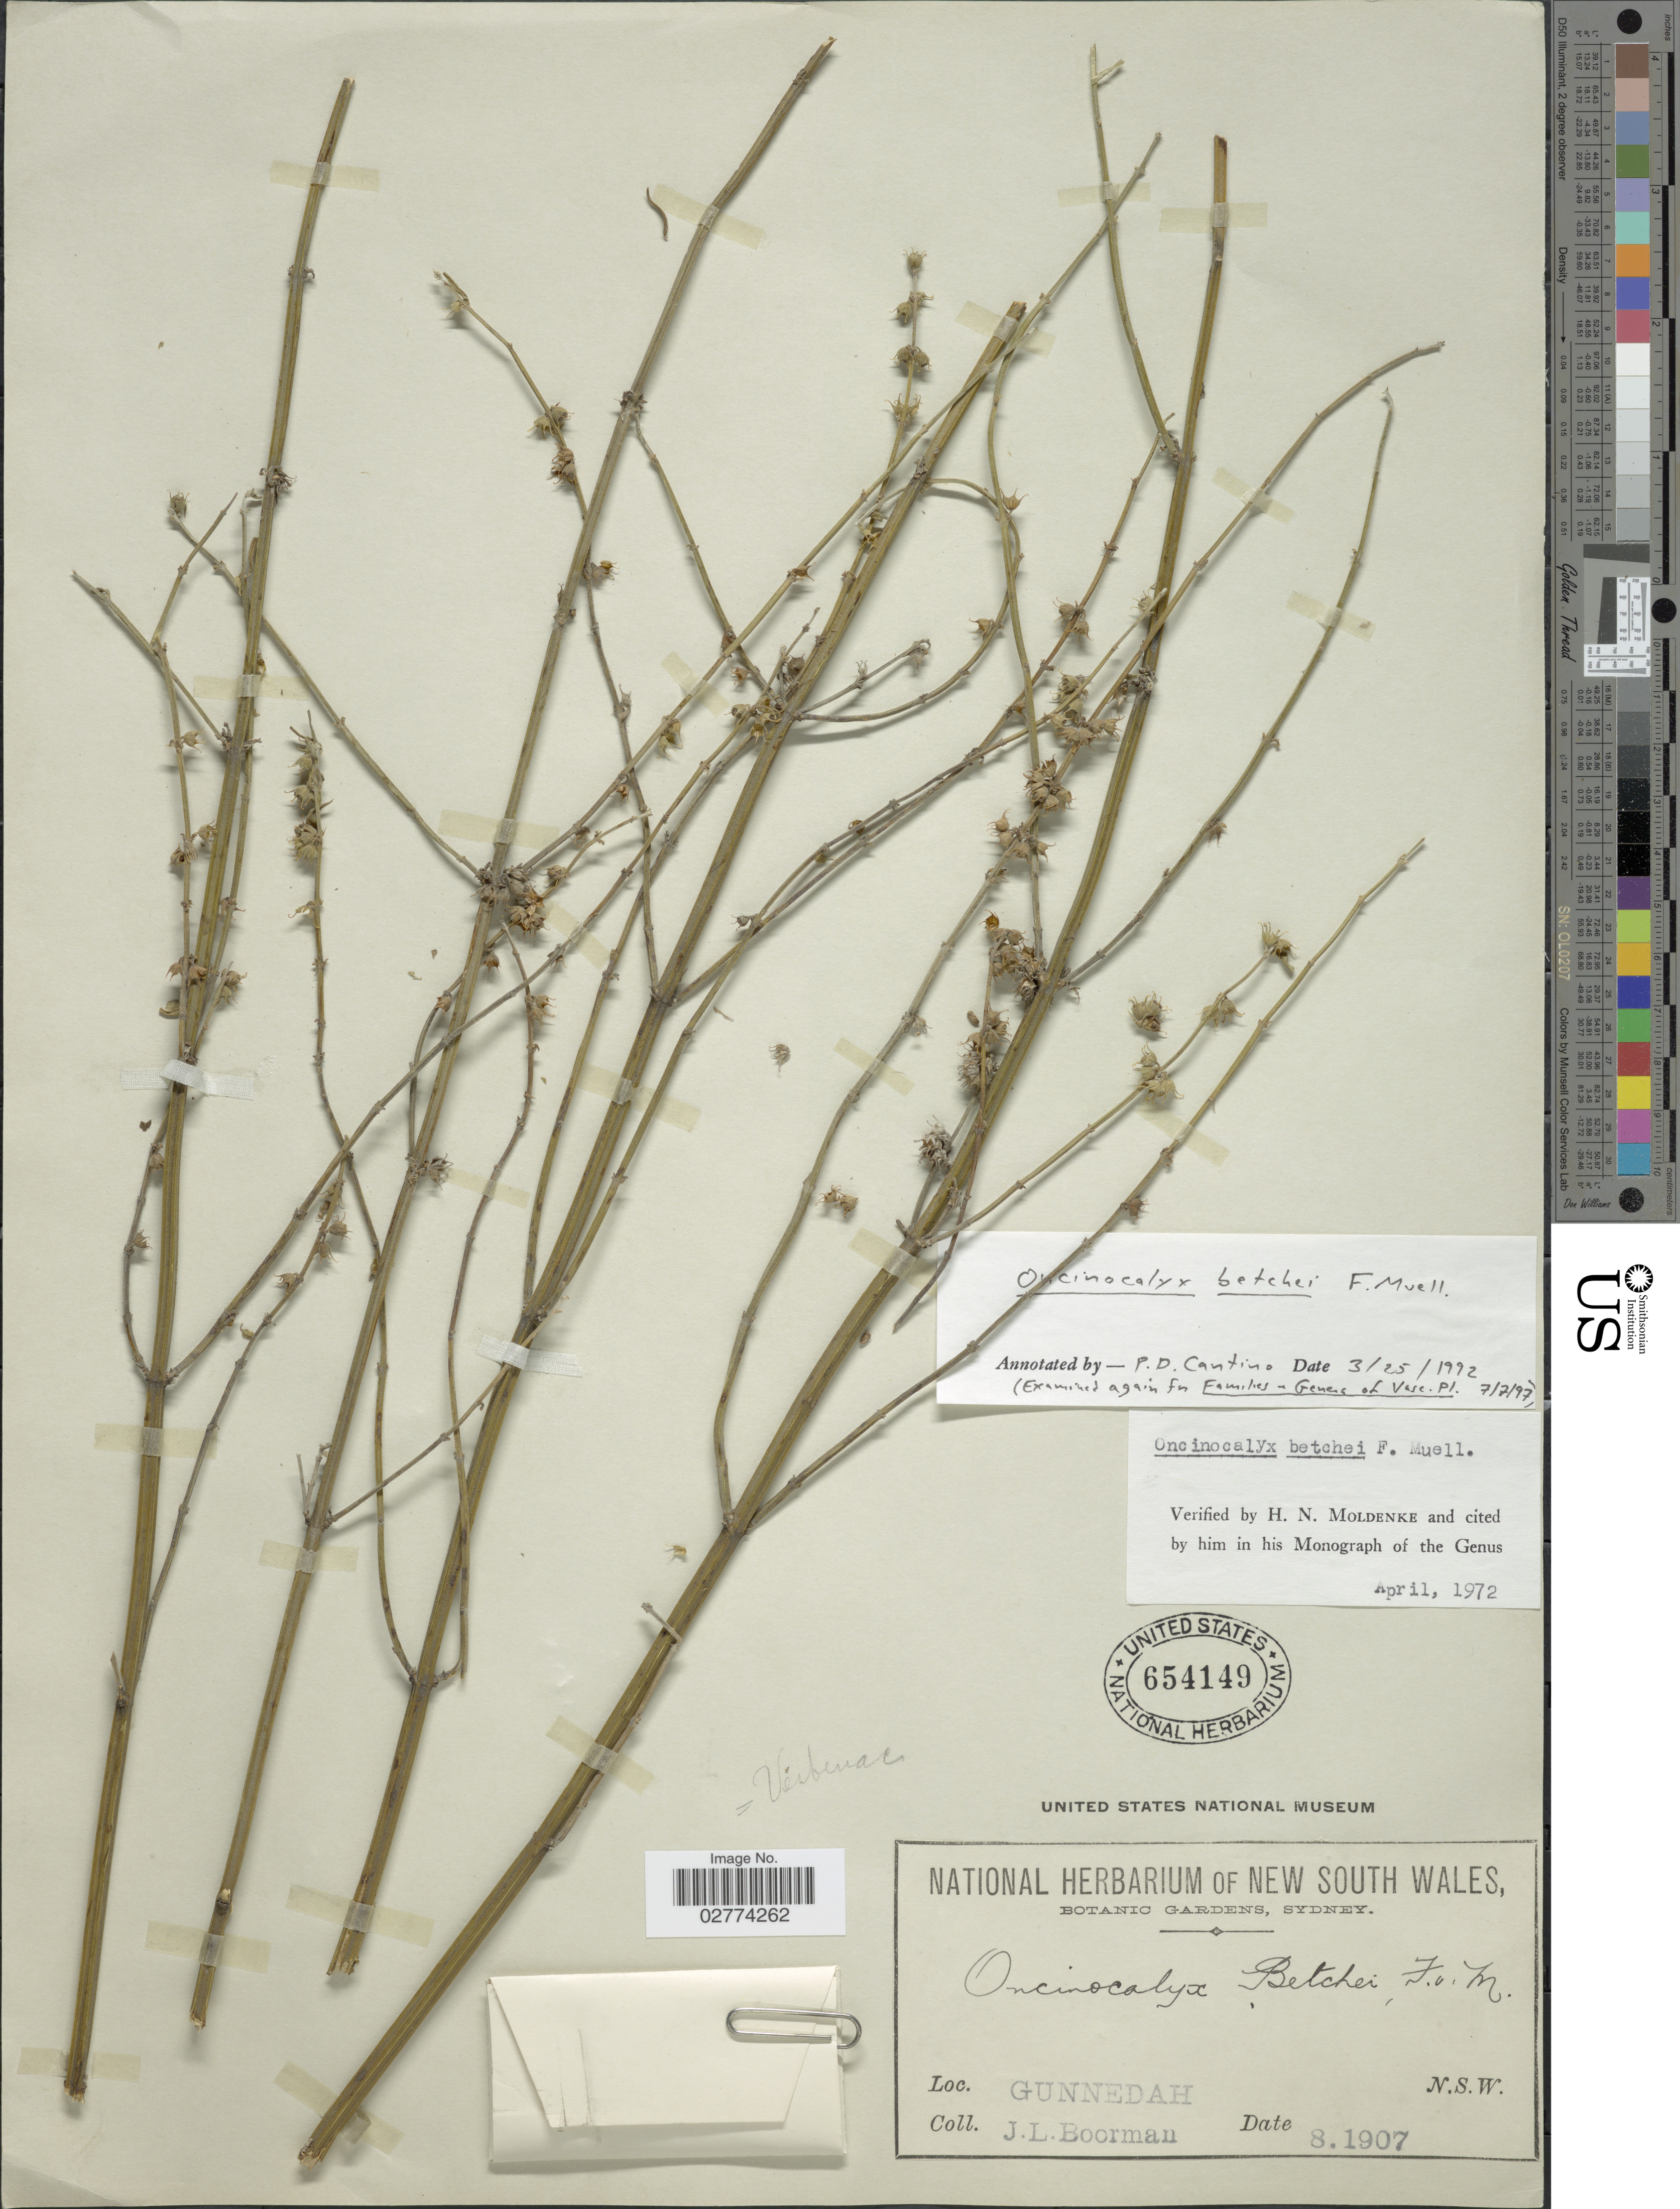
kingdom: Plantae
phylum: Tracheophyta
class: Magnoliopsida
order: Lamiales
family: Lamiaceae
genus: Oncinocalyx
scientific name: Oncinocalyx betchei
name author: F. Muell.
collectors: J. Boorman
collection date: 1907-08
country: Australia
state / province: New South Wales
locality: Gunnedah. N.S.W.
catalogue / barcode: US 654149